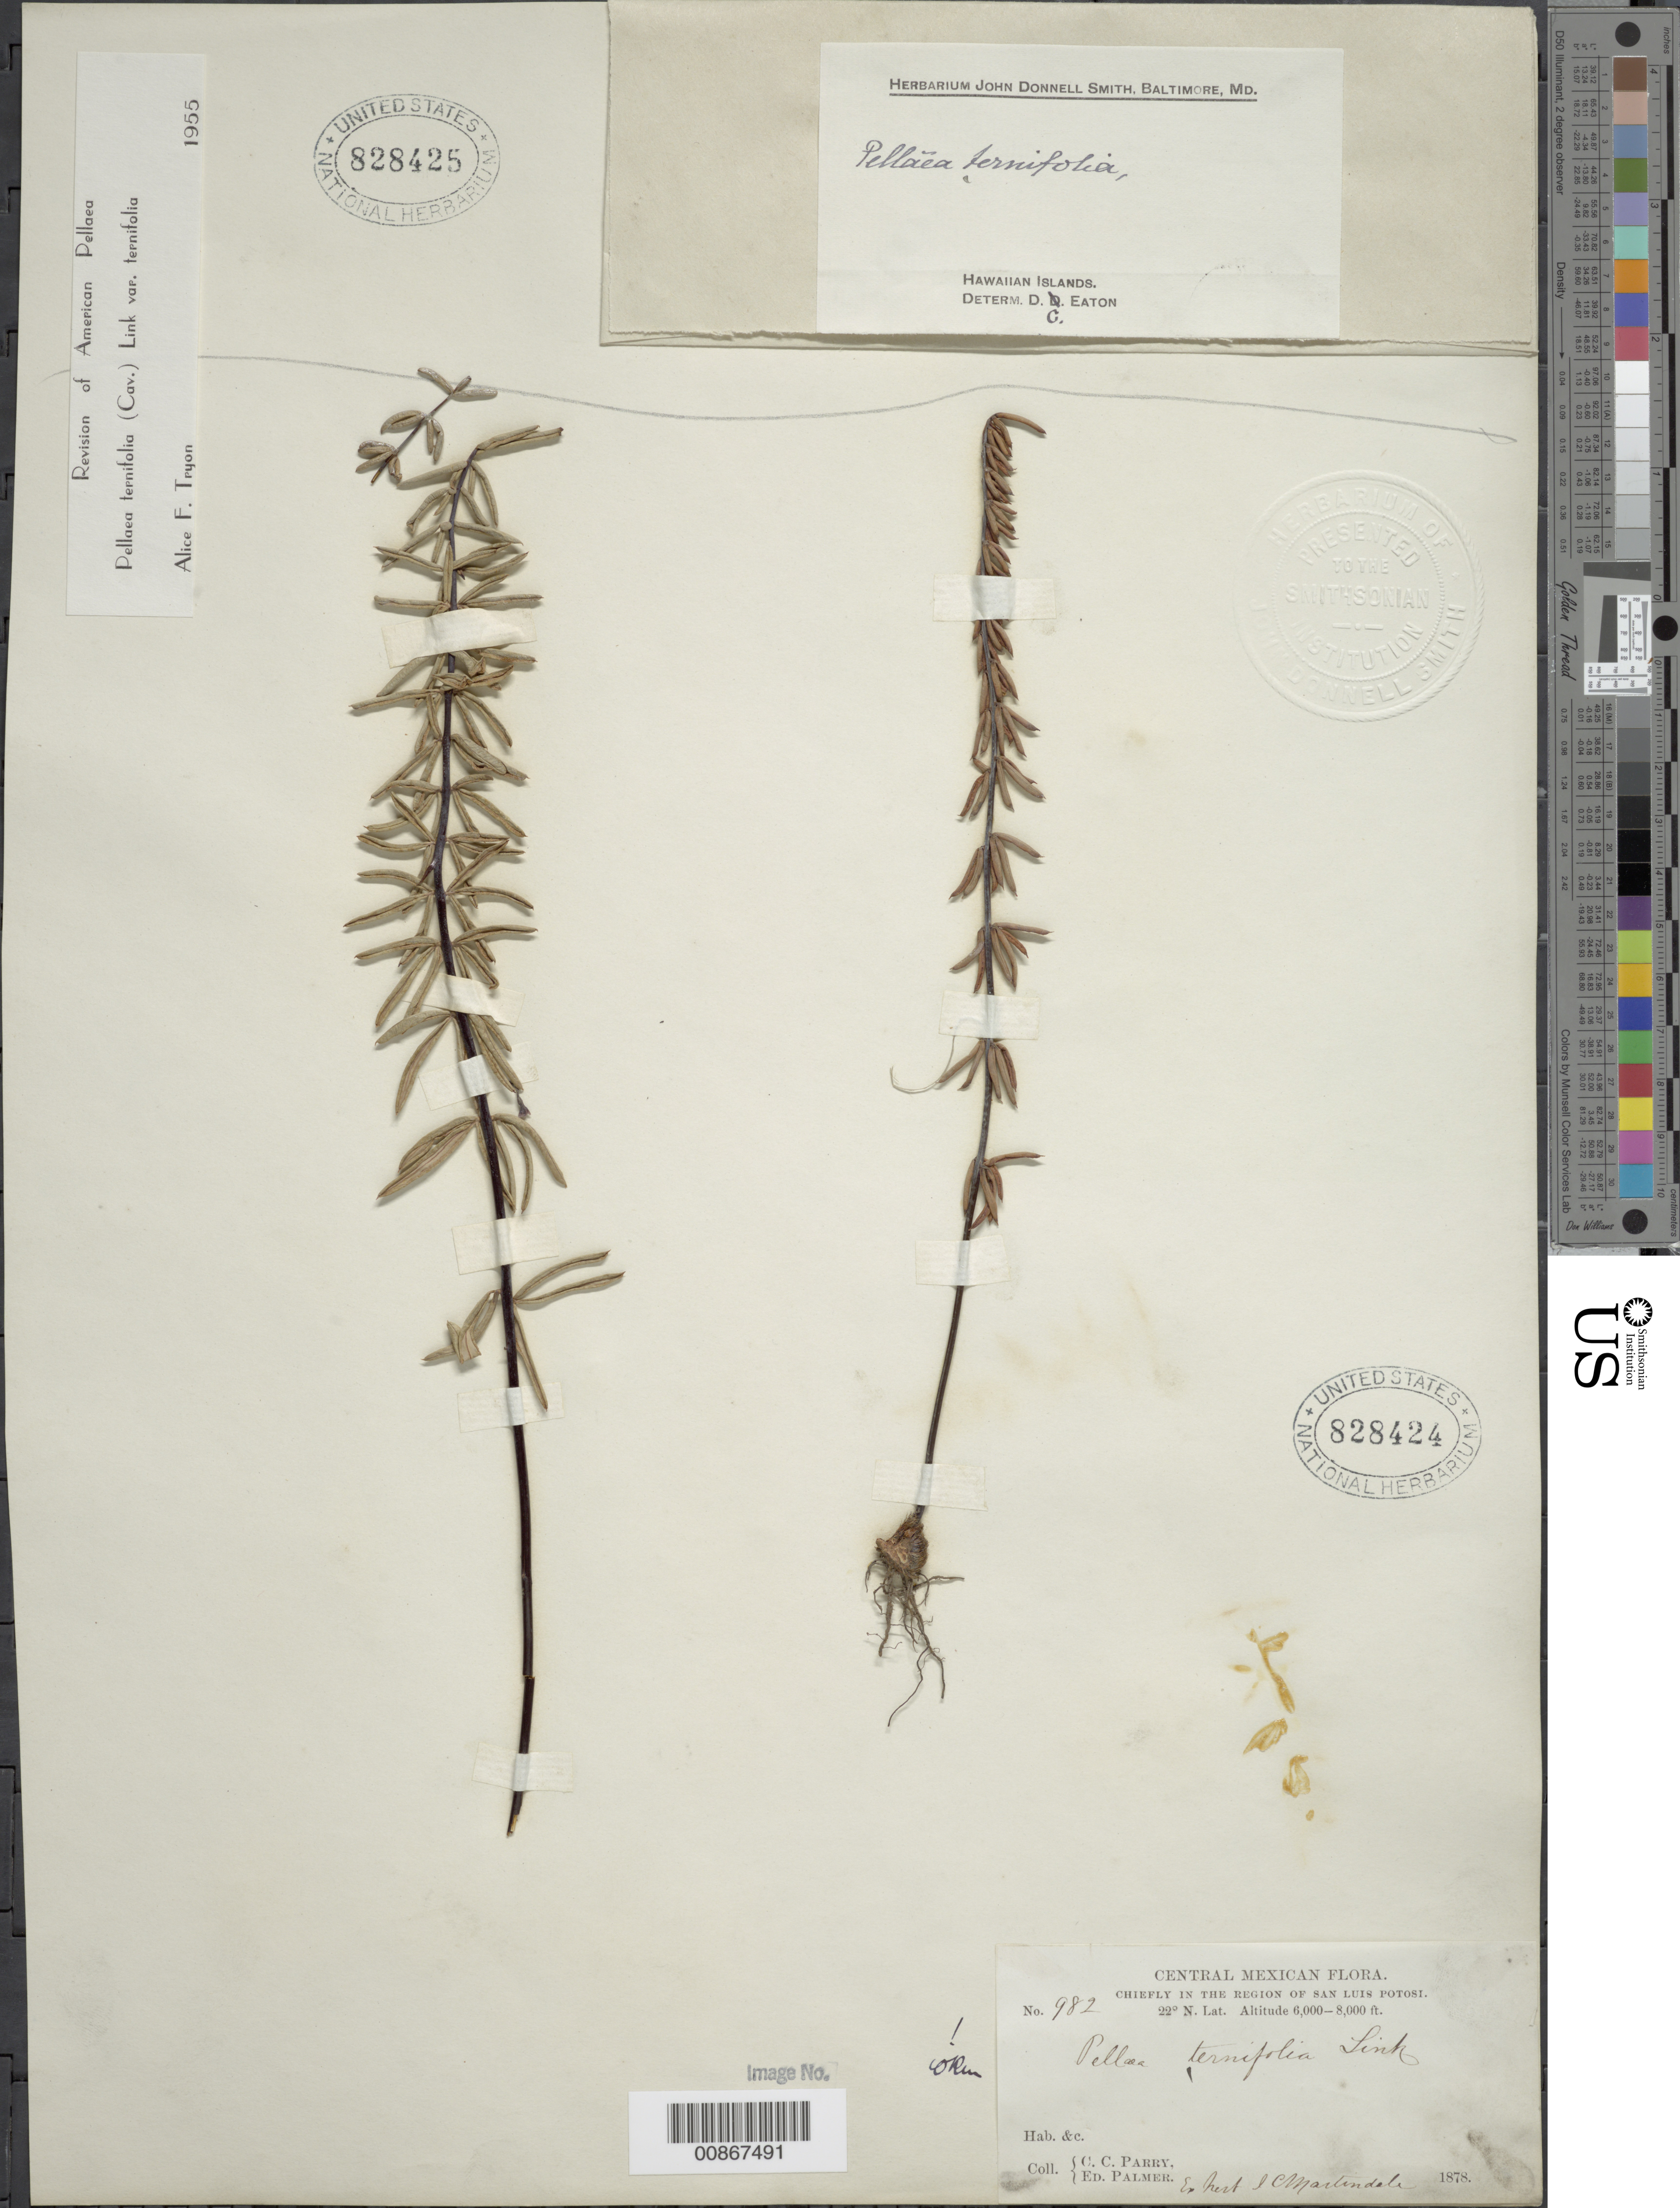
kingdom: Plantae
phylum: Tracheophyta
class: Polypodiopsida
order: Polypodiales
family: Pteridaceae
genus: Pellaea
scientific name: Pellaea ternifolia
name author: (Cav.) Link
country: United States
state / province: Hawaii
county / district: Hawaii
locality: Hawaiian Islands.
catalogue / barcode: US 828425